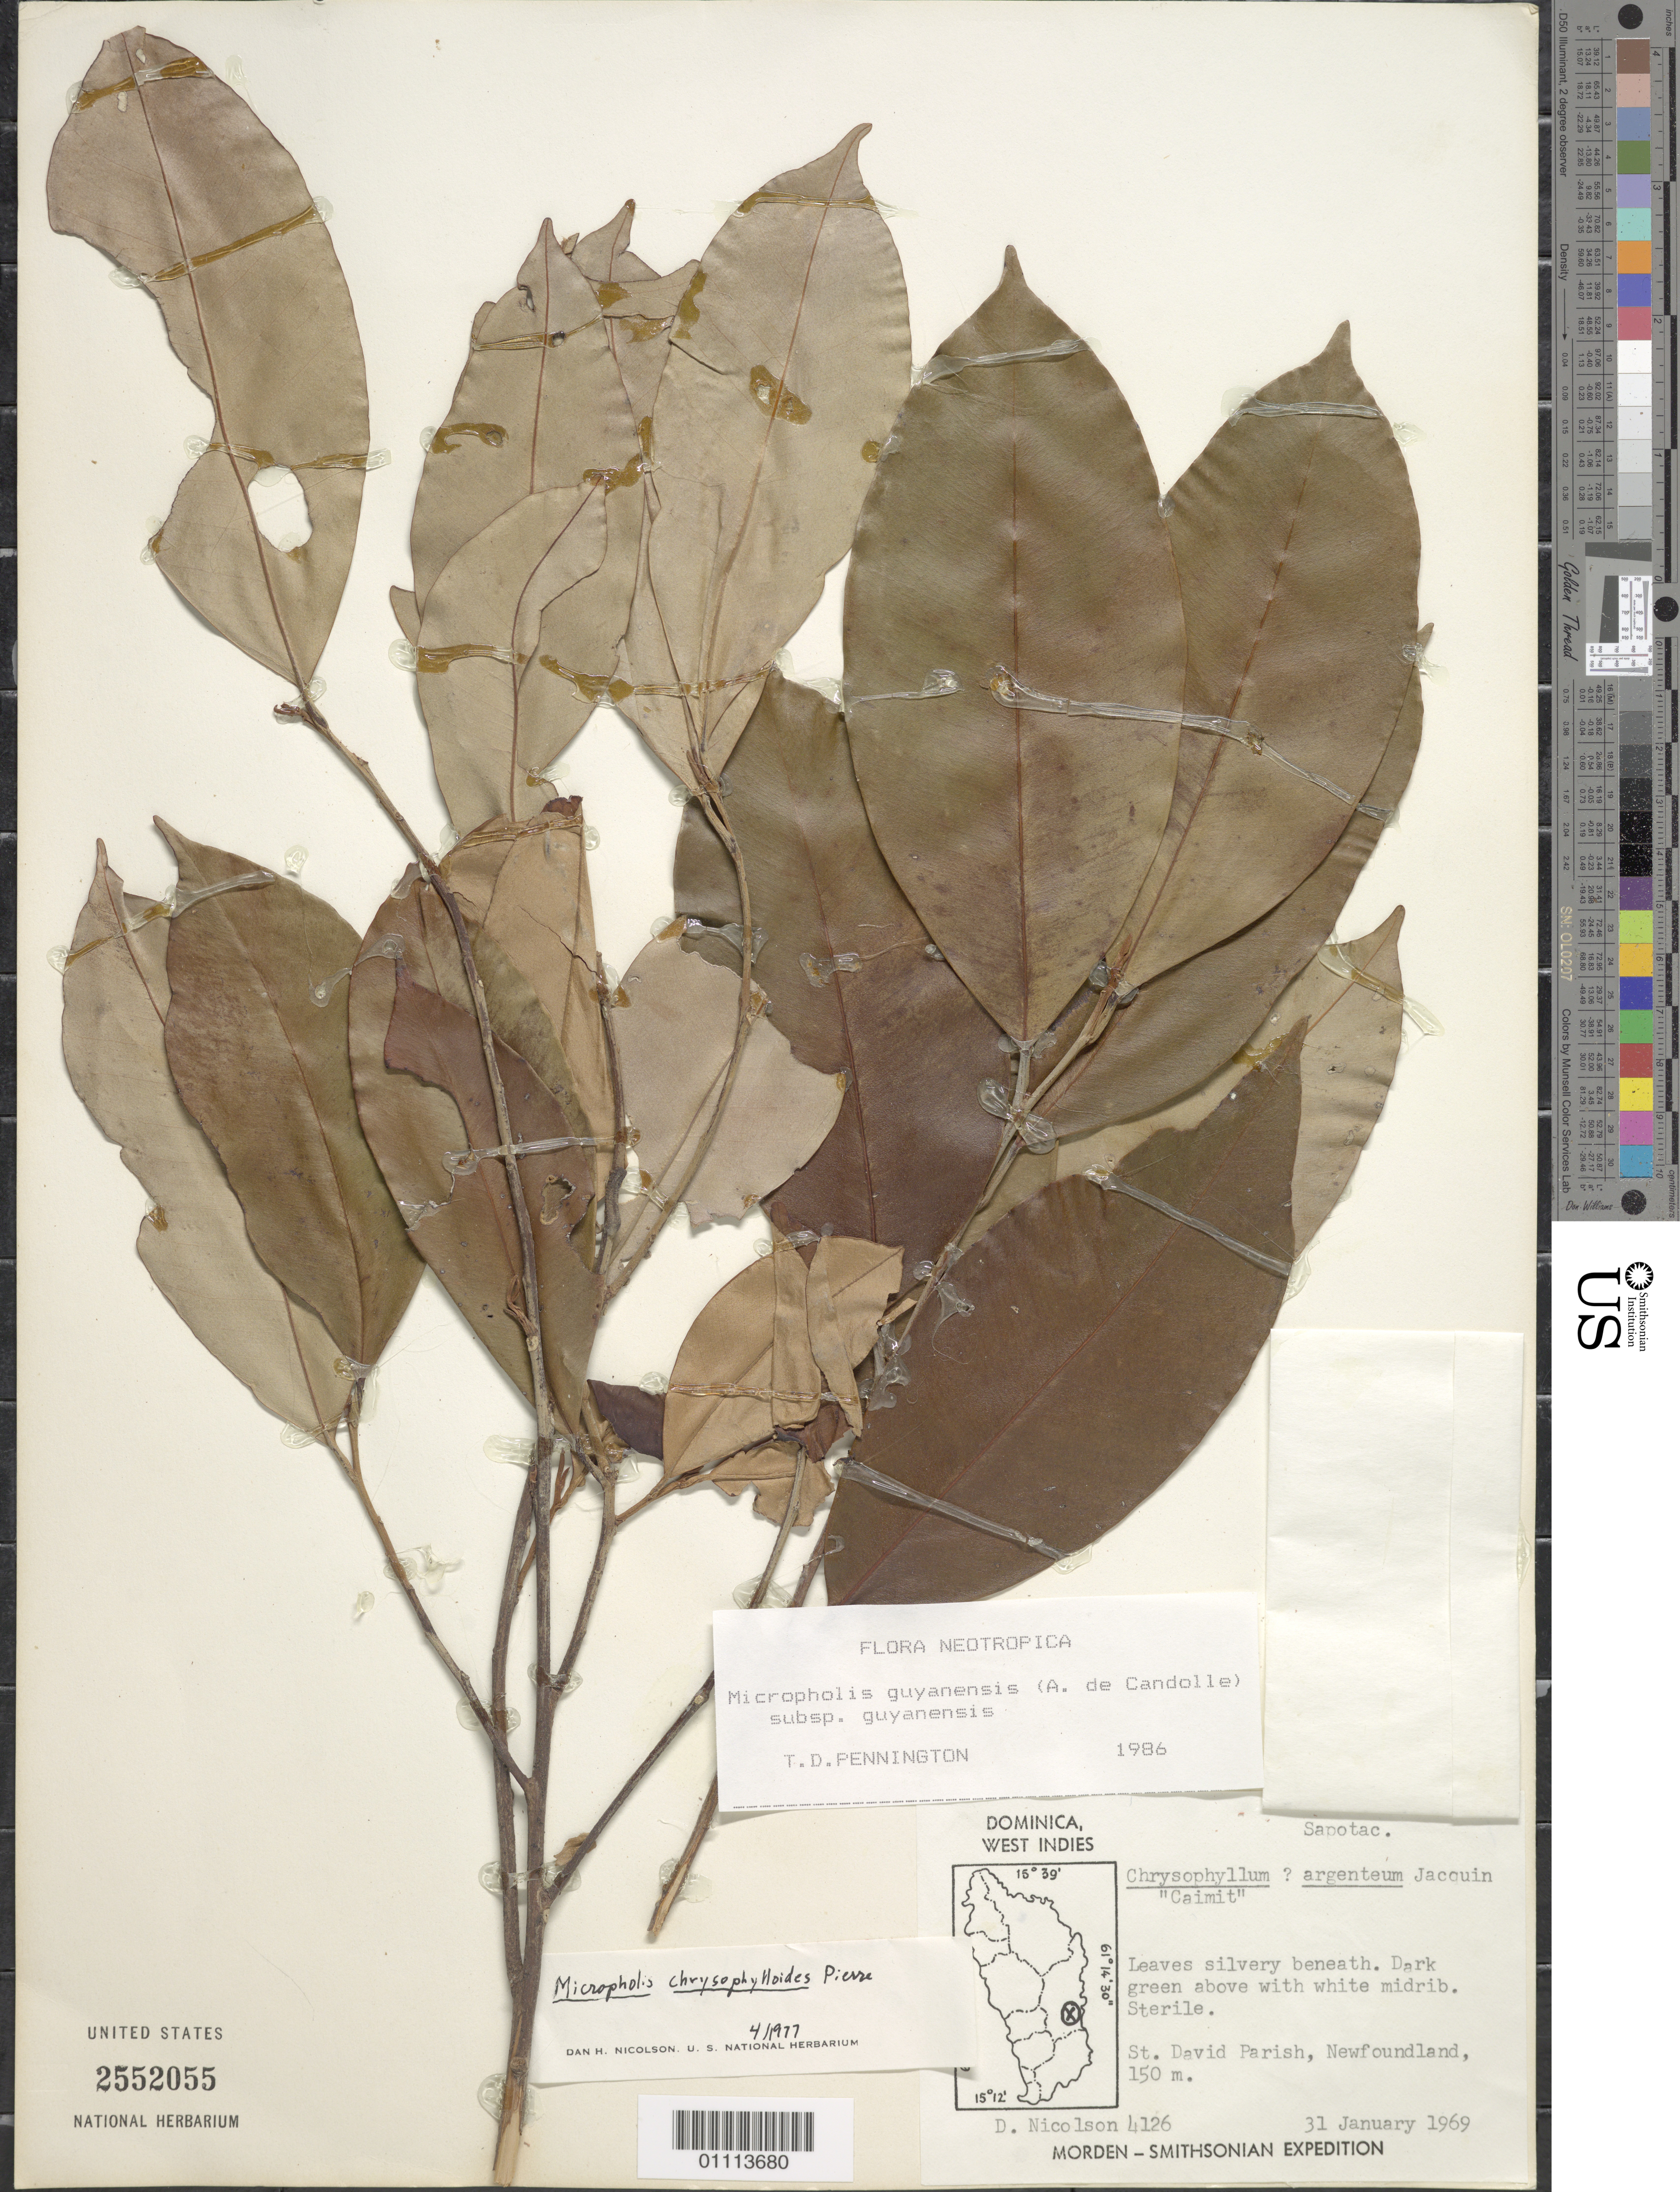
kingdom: Plantae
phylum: Tracheophyta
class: Magnoliopsida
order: Ericales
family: Sapotaceae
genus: Micropholis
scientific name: Micropholis guyanensis subsp. guyanensis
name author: (A. DC.) Pierre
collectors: D. H. Nicolson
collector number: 4126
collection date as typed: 31 Jan 1969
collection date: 1969-01-31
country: Dominica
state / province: St. David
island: Dominica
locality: Newfoundland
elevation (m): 150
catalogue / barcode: US 2552055